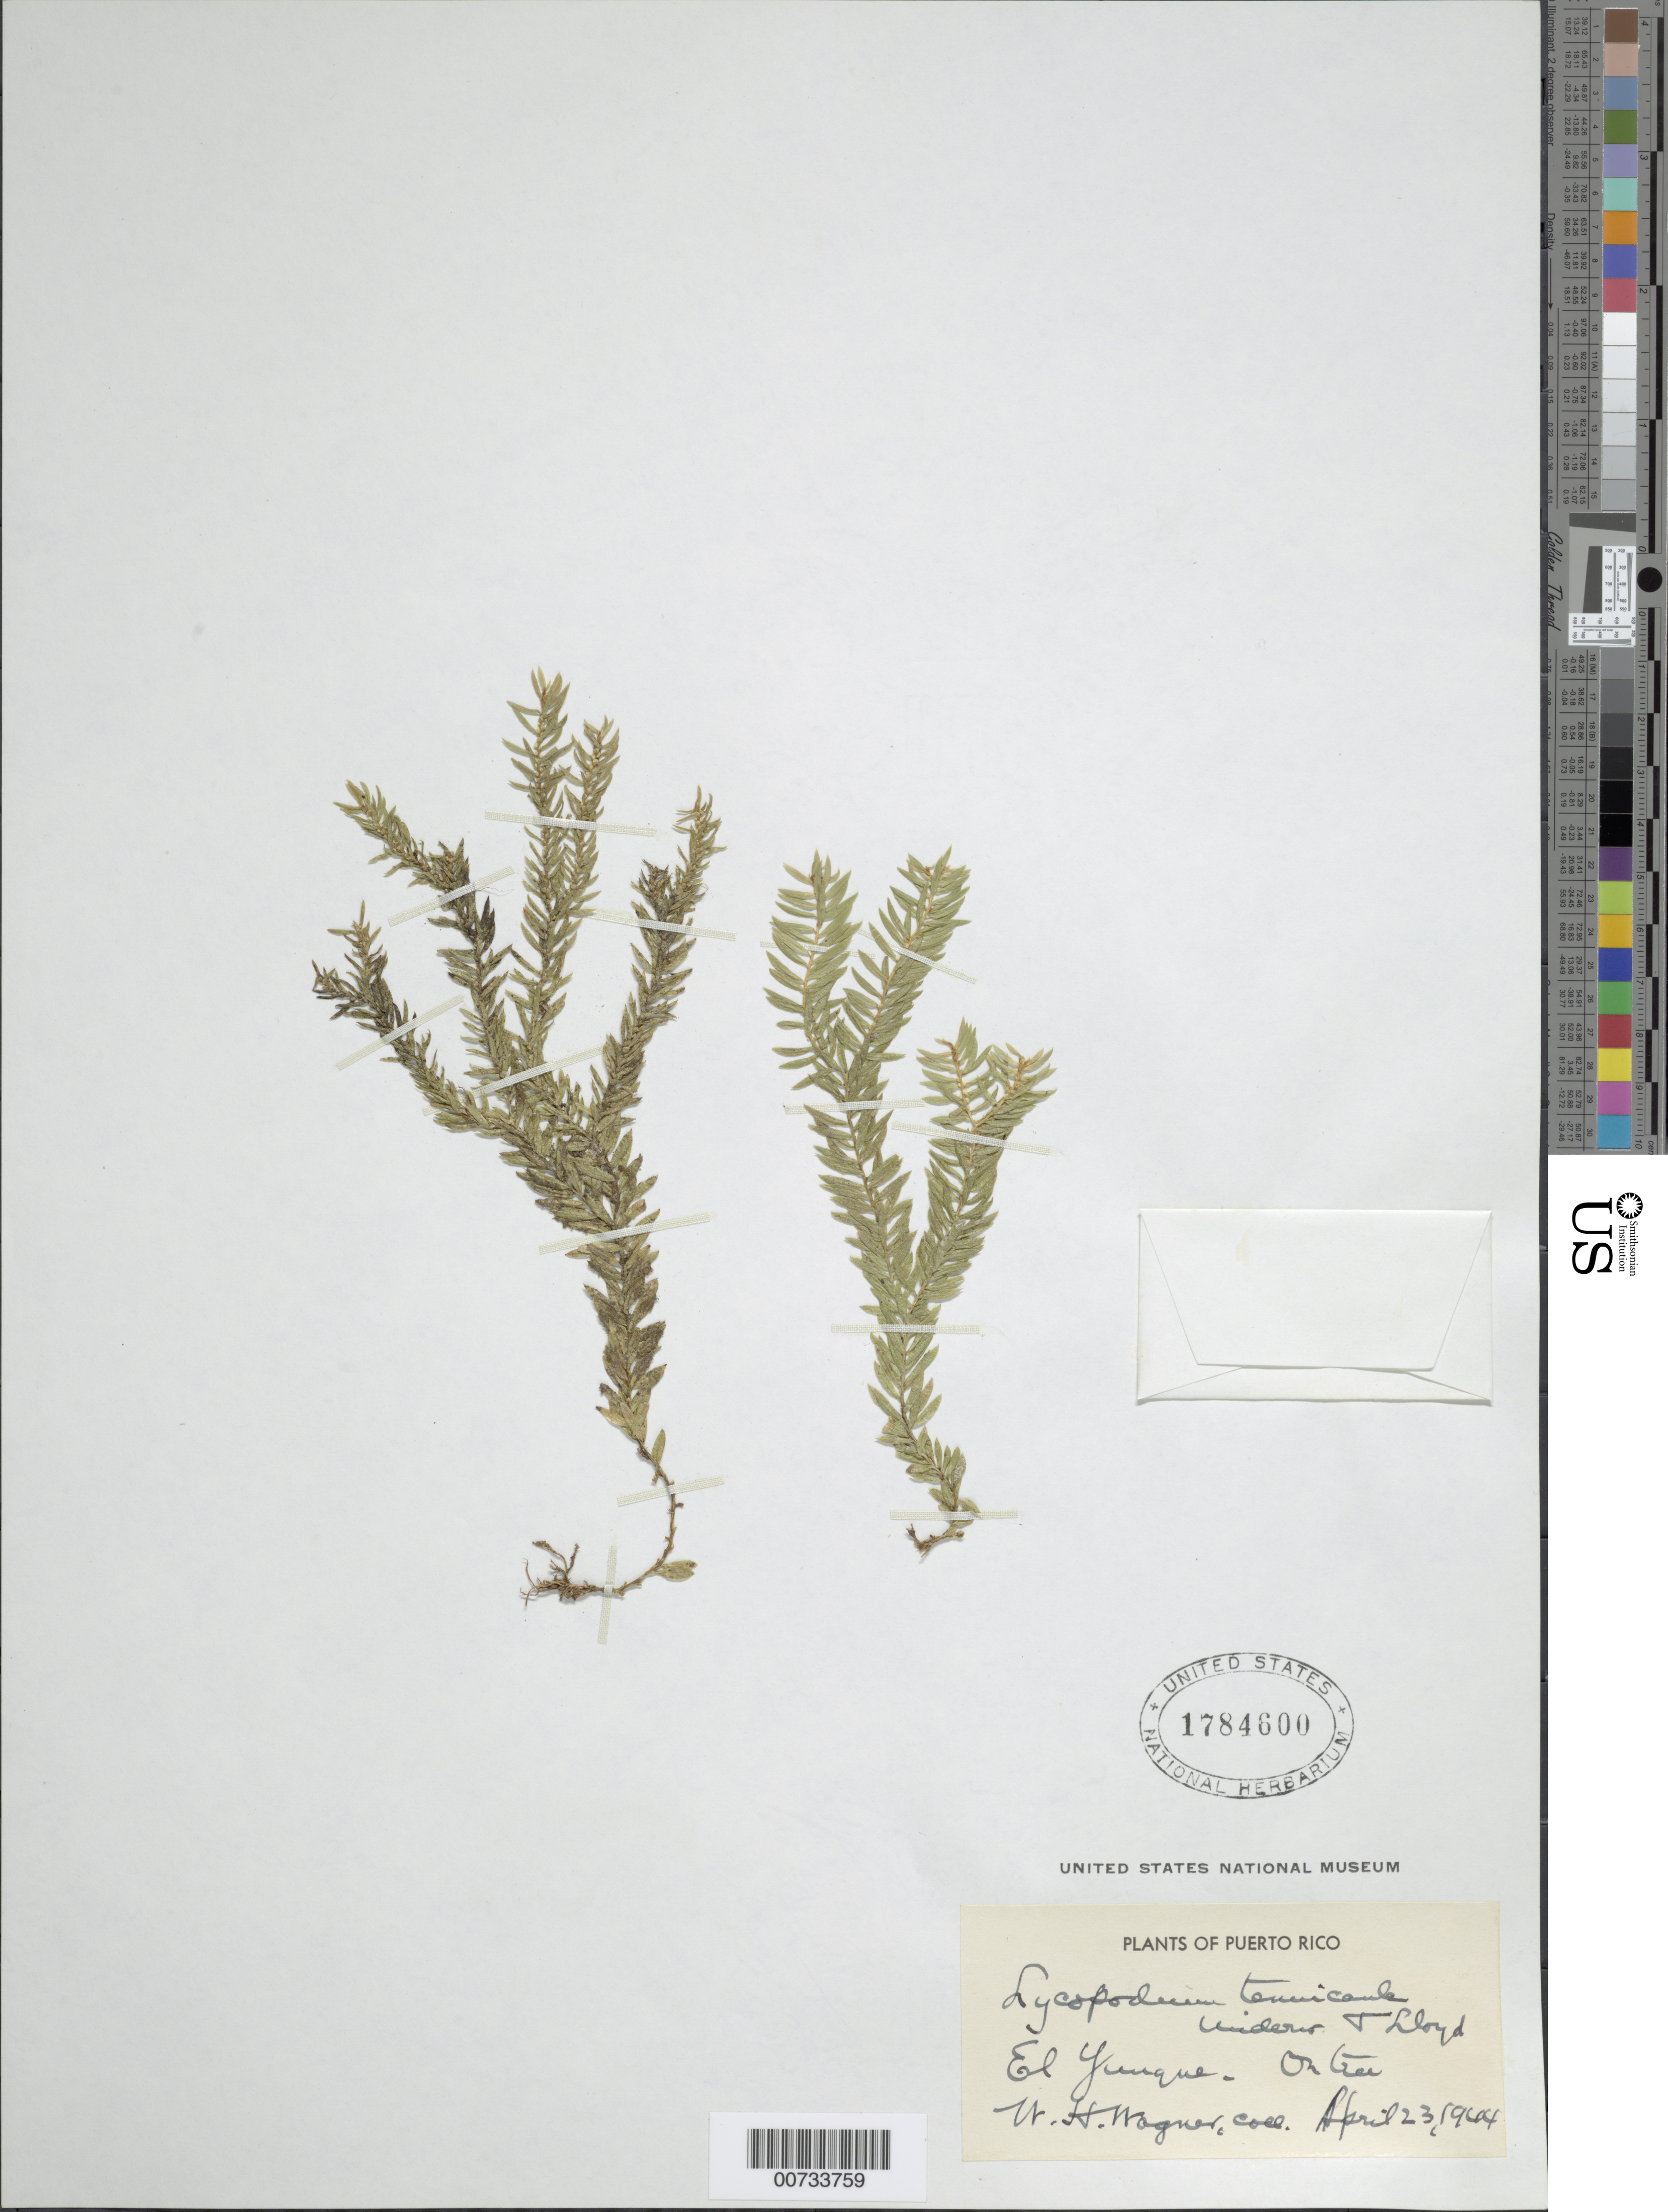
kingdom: Plantae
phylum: Tracheophyta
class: Lycopodiopsida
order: Lycopodiales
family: Lycopodiaceae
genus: Phlegmariurus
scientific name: Phlegmariurus tenuicaulis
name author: (Underw. & F.E. Lloyd) B. Øllg.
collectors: W. H. Wagner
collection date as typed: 23 Apr 1964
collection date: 1964-04-23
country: Puerto Rico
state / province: Río Grande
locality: El Yunque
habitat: On tree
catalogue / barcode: US 1784600